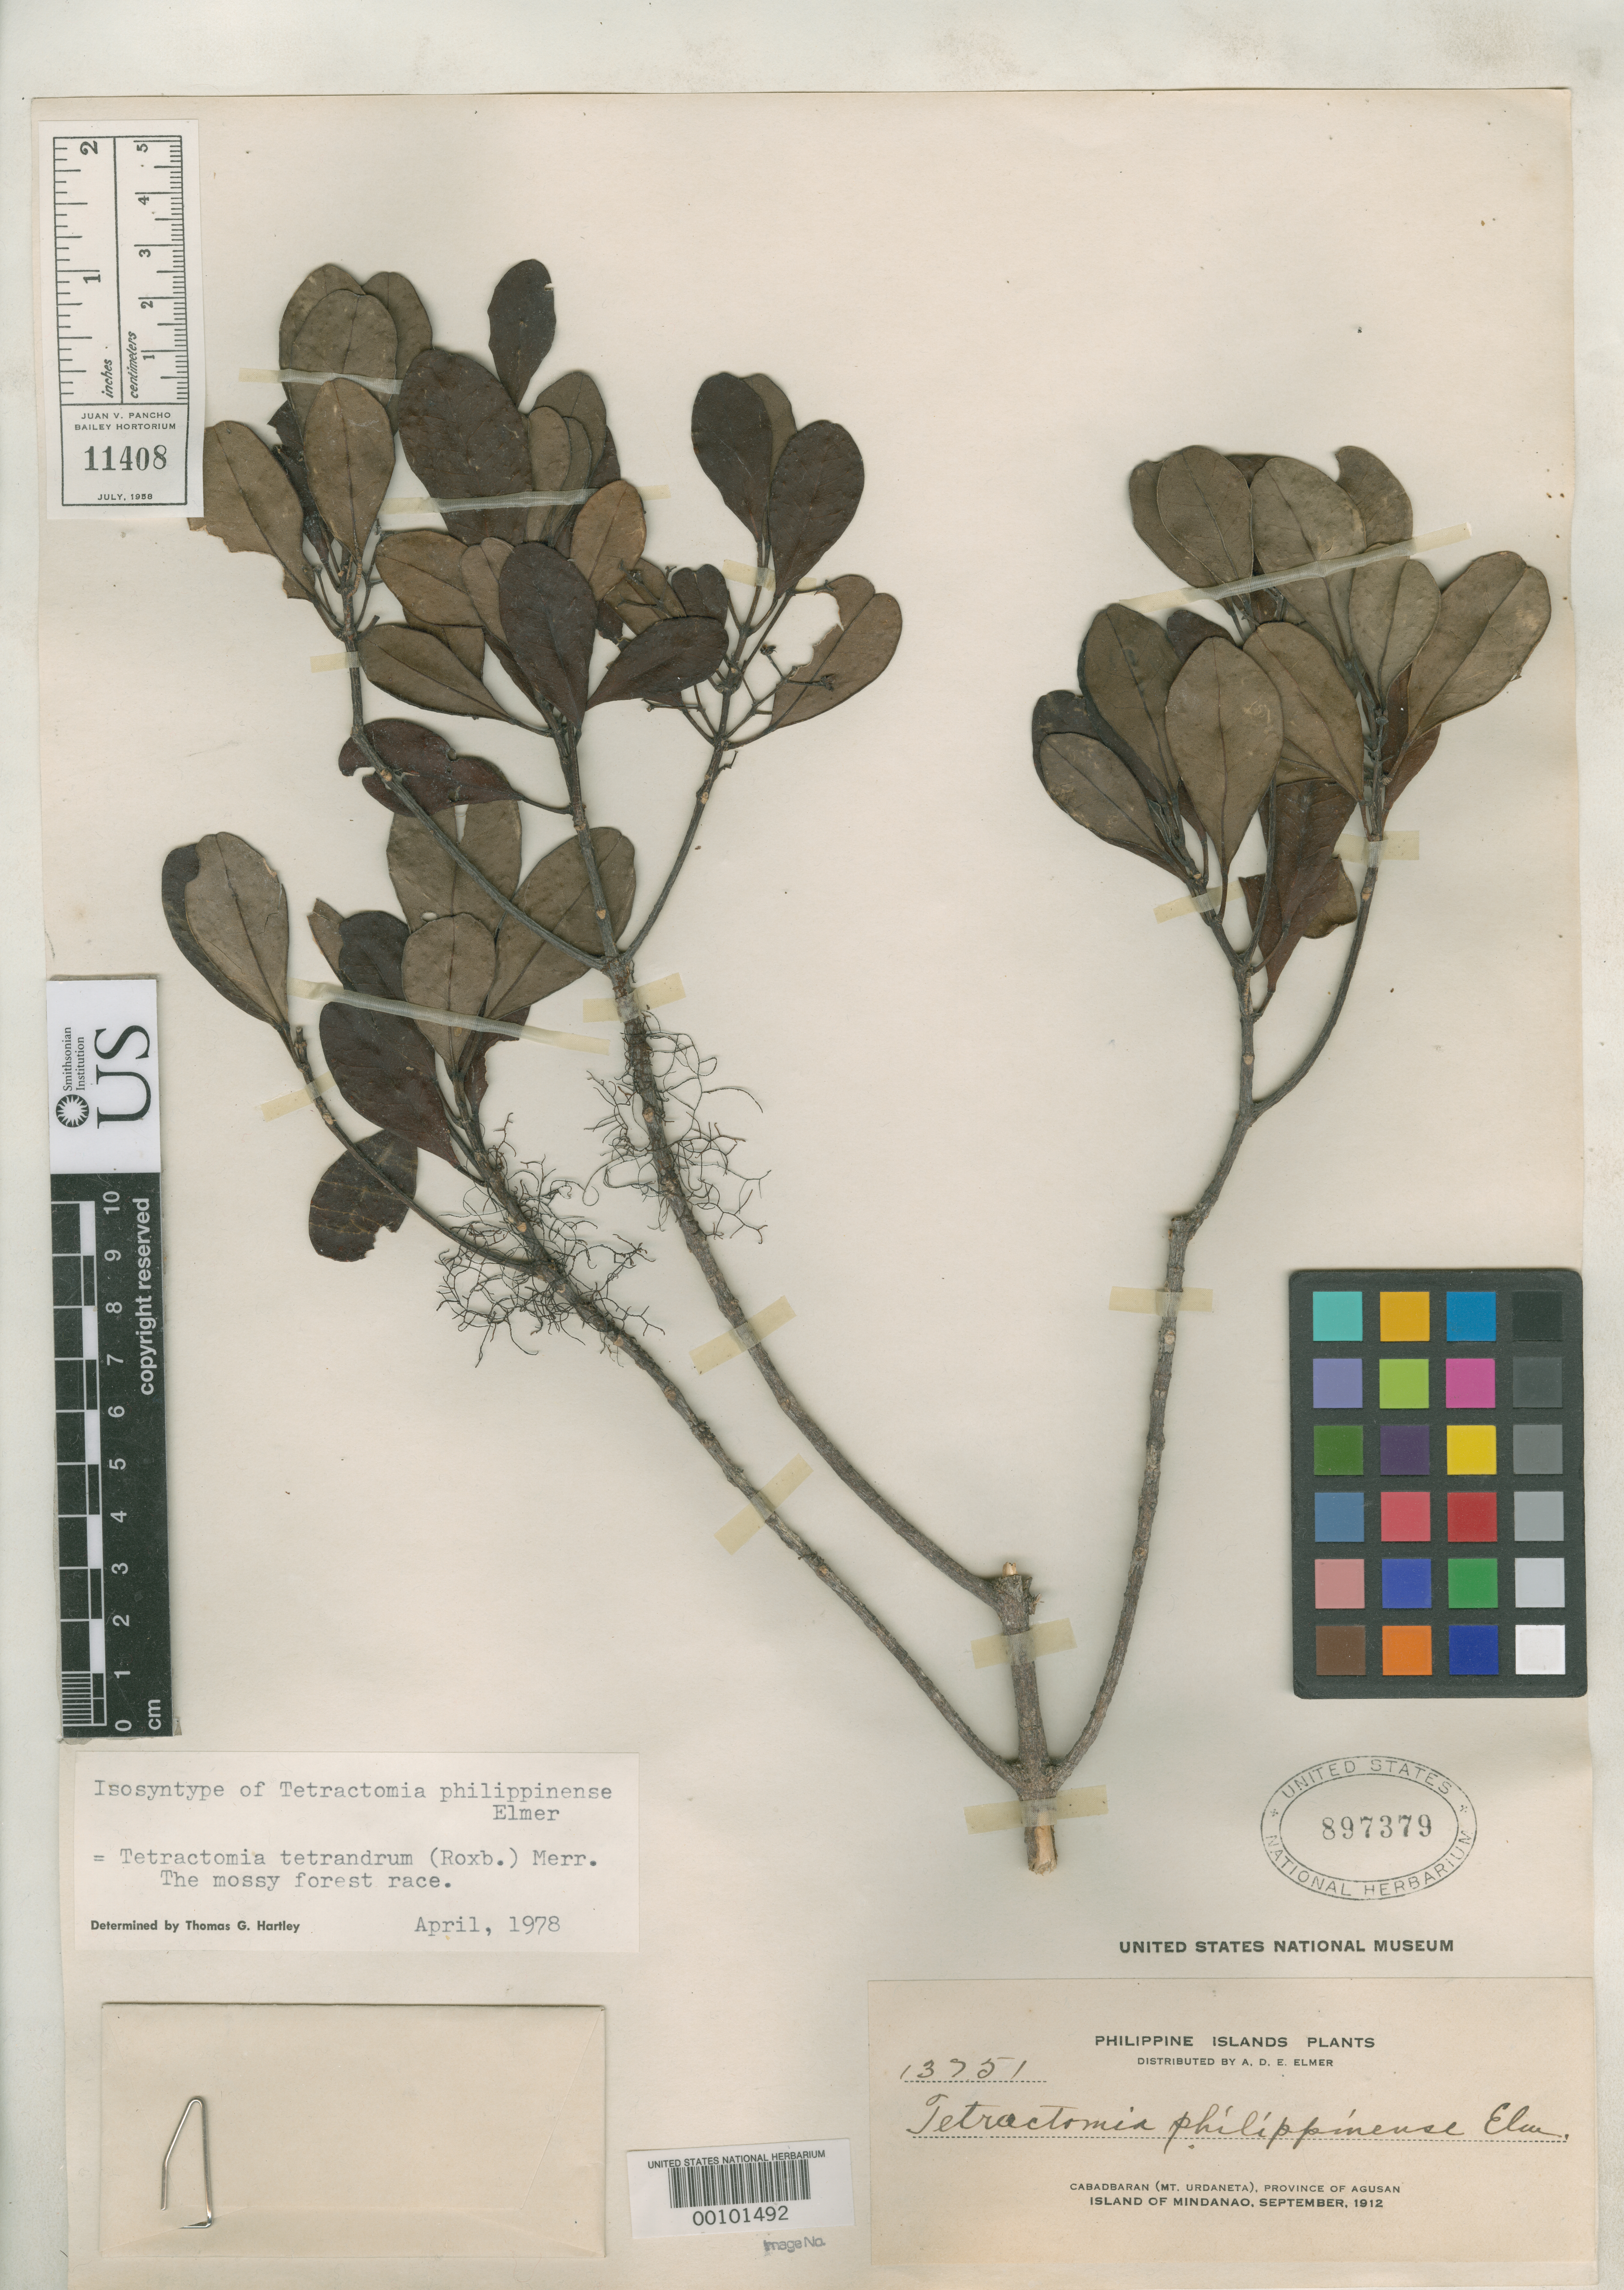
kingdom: Plantae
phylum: Tracheophyta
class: Magnoliopsida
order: Sapindales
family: Rutaceae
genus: Tetractomia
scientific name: Tetractomia philippinense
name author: Elmer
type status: Isosyntype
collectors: A. D. E. Elmer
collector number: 13702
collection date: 1912-07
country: Philippines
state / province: Caraga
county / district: Agusan del Norte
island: Mindanao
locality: Cabadbaran (Mt. Urdaneta), province of Agusan, Island of Mindanao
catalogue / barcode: US 897379